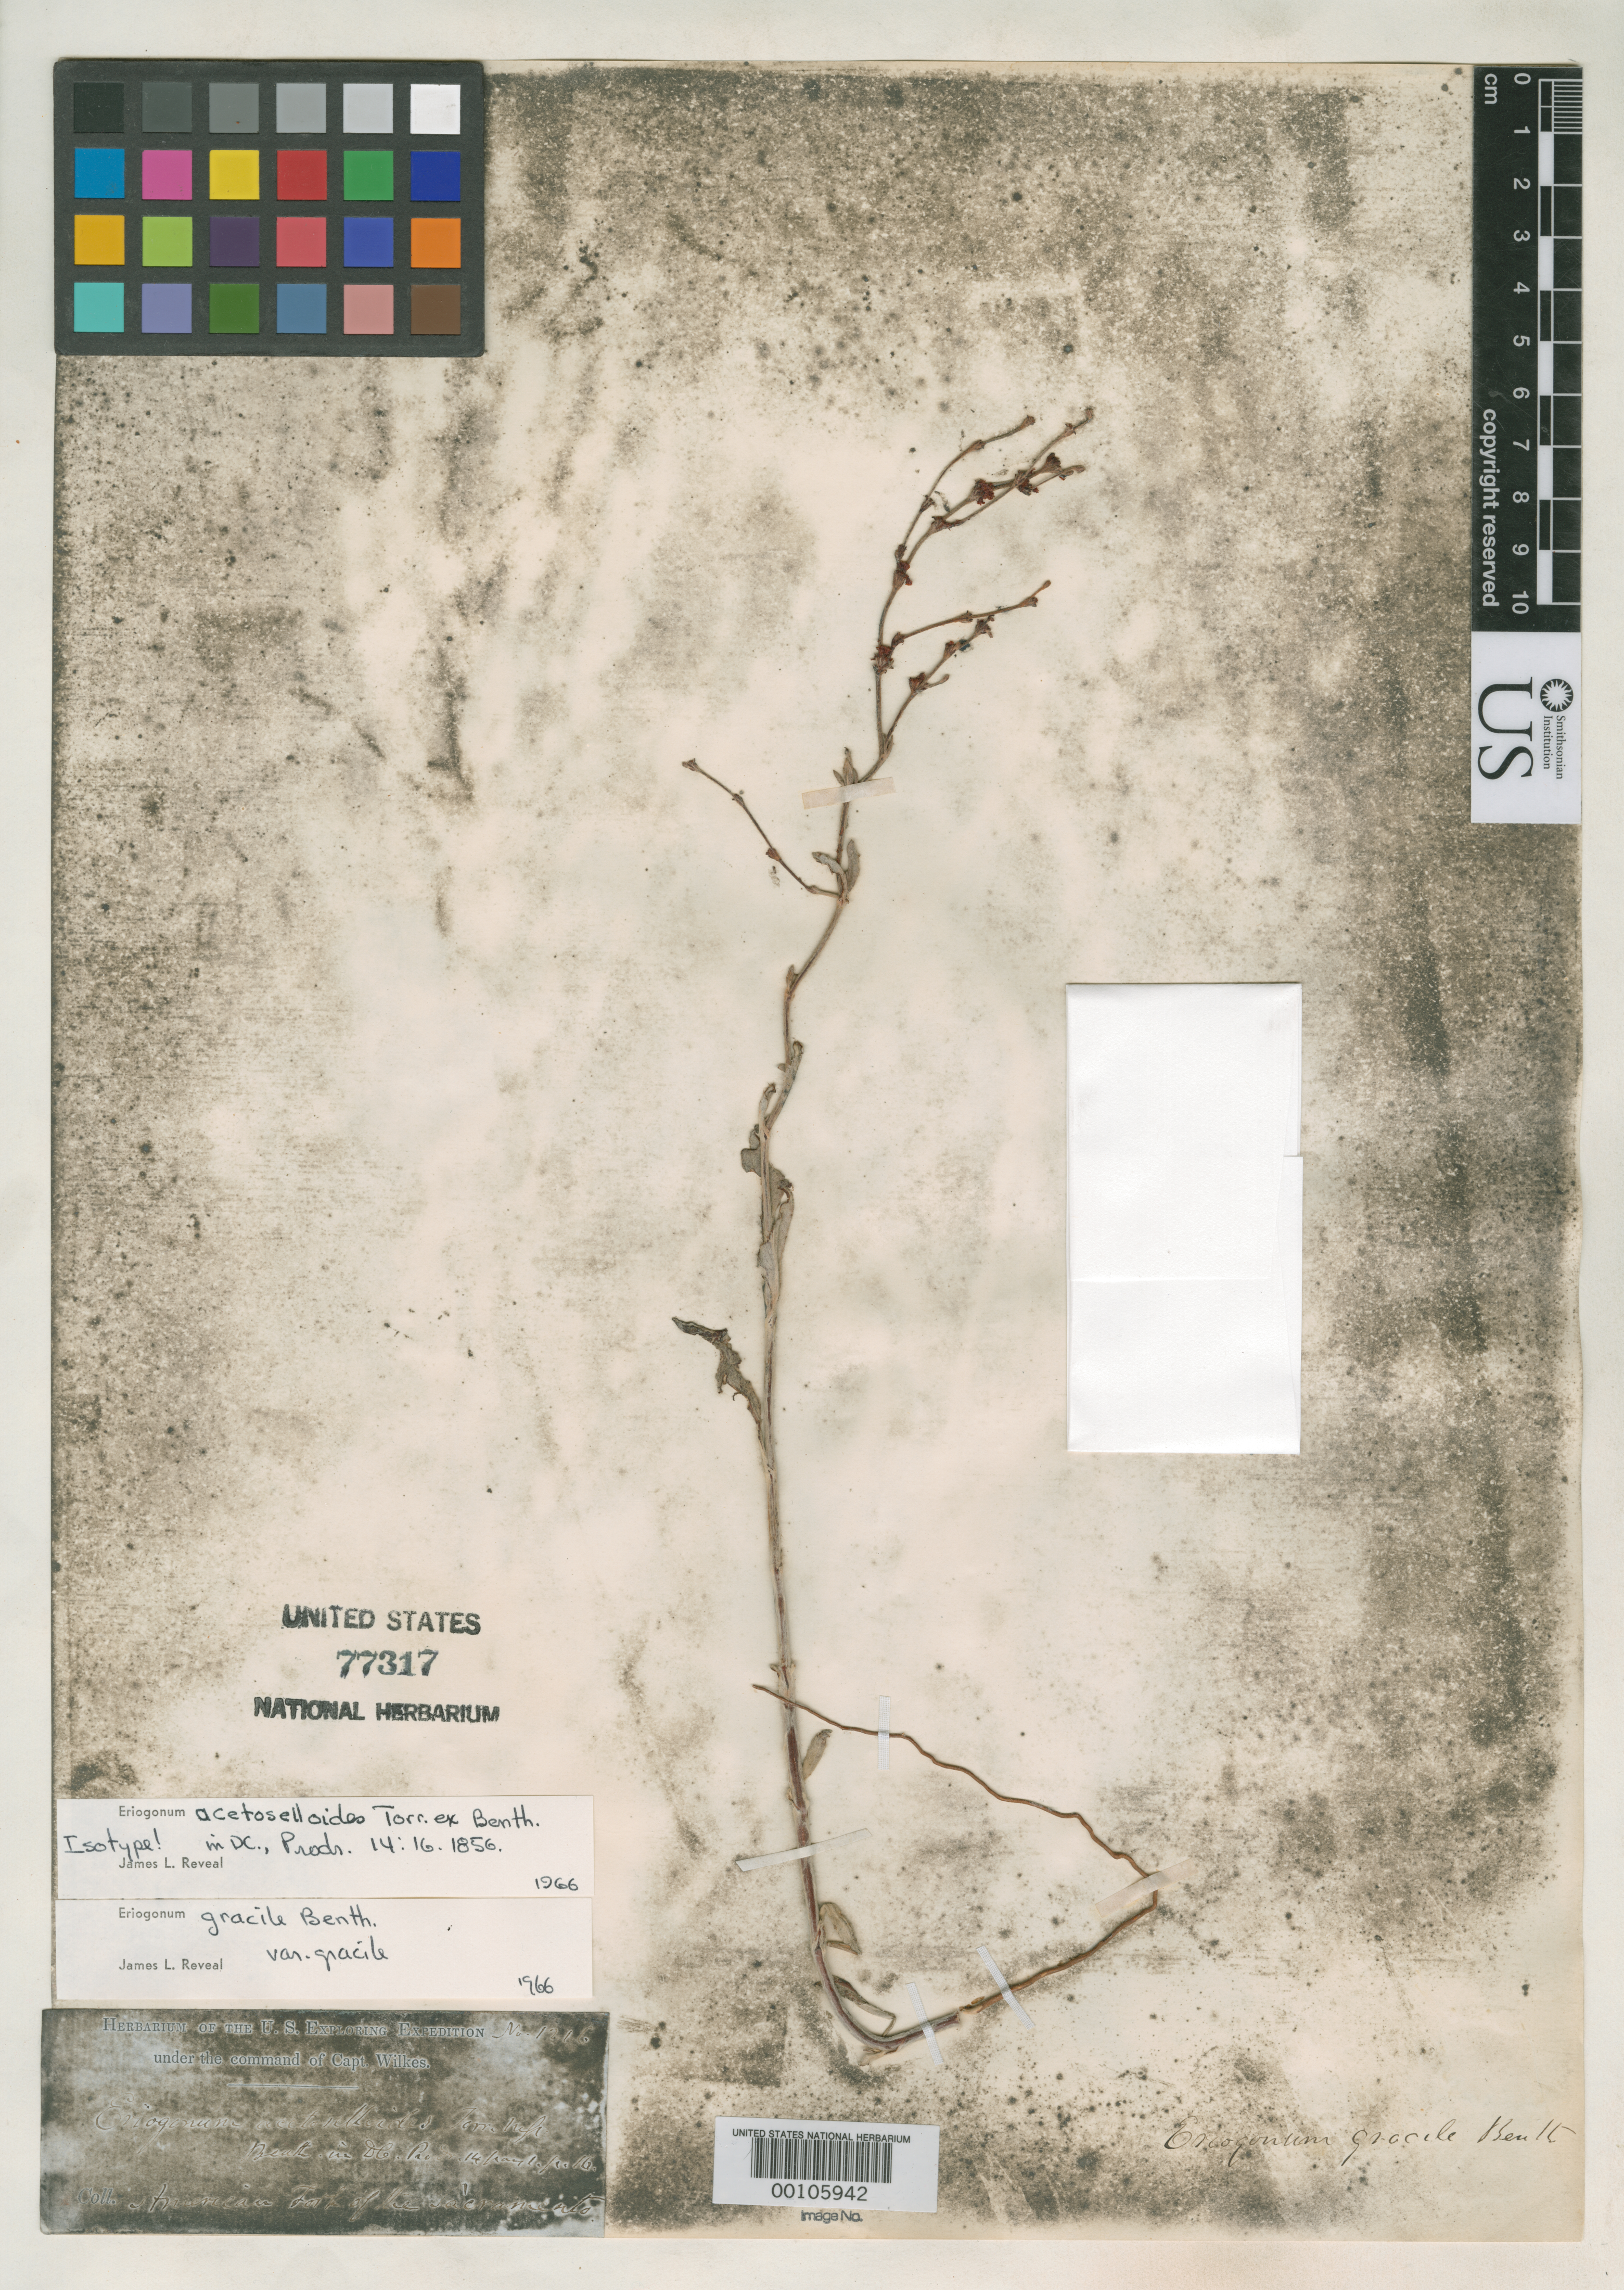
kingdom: Plantae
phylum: Tracheophyta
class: Magnoliopsida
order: Caryophyllales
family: Polygonaceae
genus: Eriogonum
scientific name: Eriogonum acetoselloides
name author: Torr. ex Benth. in DC.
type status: Isotype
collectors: W. D. Brackenridge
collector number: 1216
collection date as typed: Oct 1841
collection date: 1841-10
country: United States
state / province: California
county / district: Sacramento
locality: American River.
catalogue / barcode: US 77317